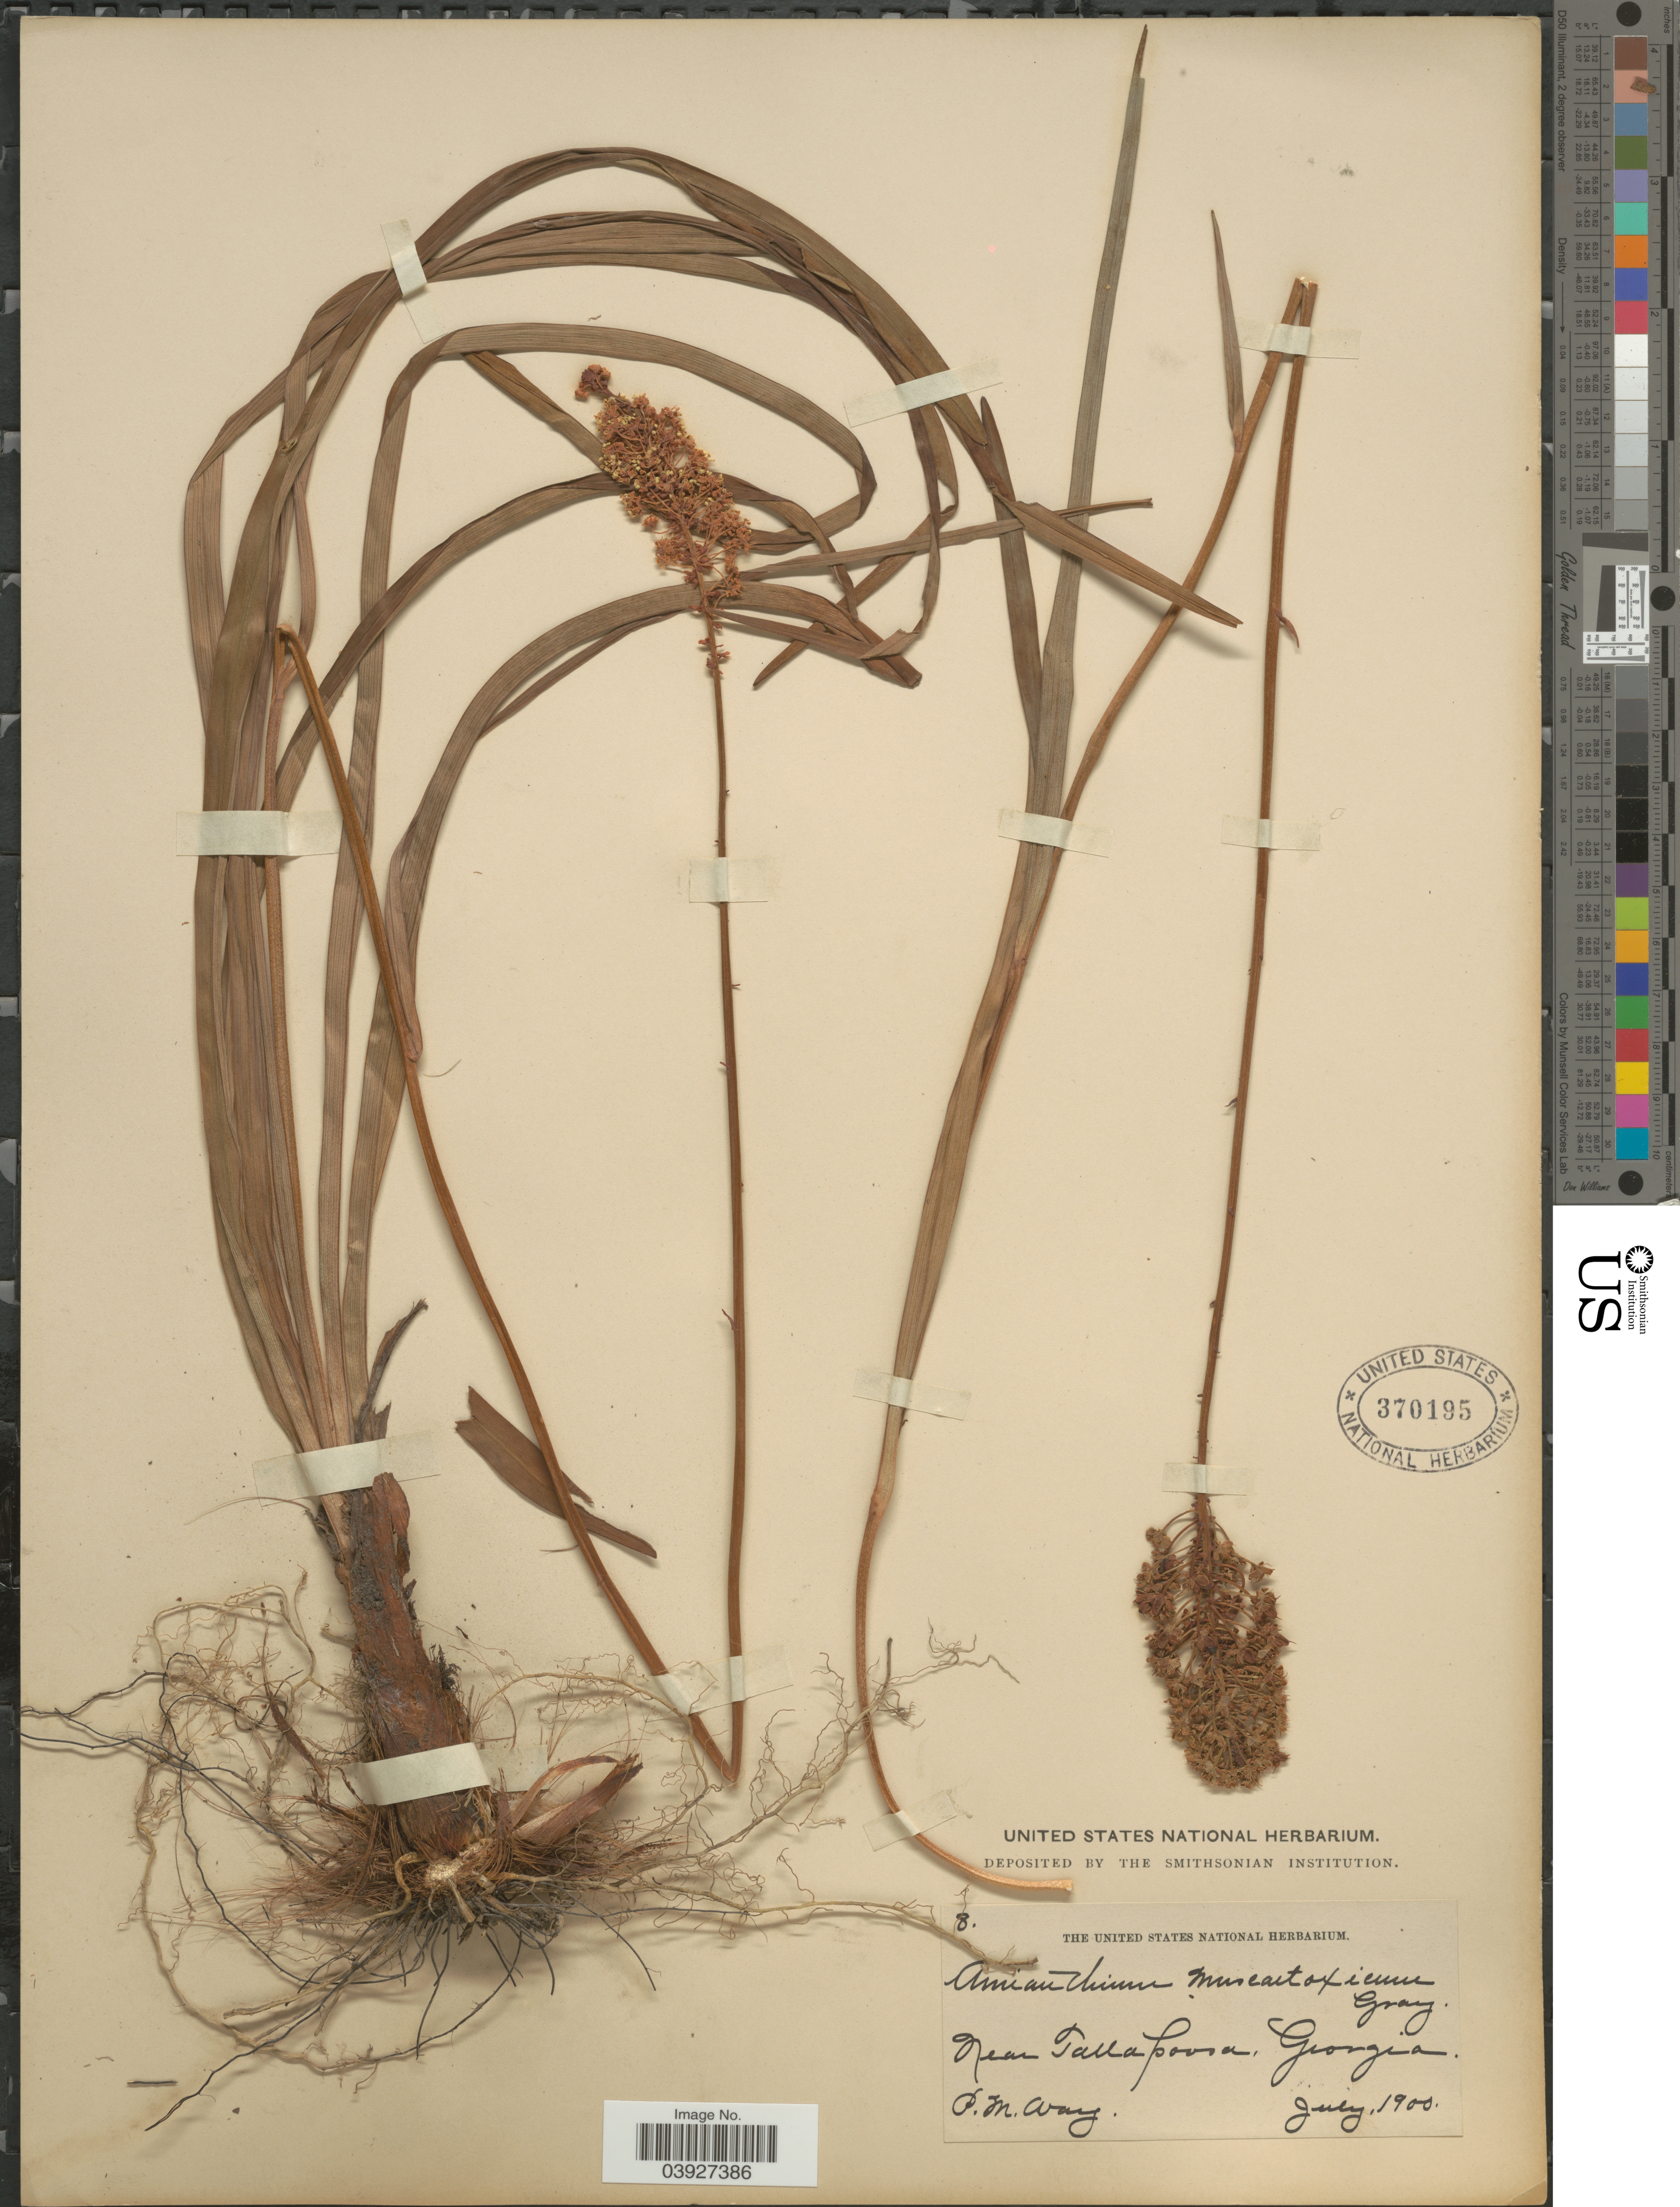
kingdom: Plantae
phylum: Tracheophyta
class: Liliopsida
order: Liliales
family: Melanthiaceae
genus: Amianthium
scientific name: Amianthium muscitoxicum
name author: (Walter) A. Gray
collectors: P. Way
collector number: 8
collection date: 1900-07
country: United States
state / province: Georgia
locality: Near Tallapoosa.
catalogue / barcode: US 370195